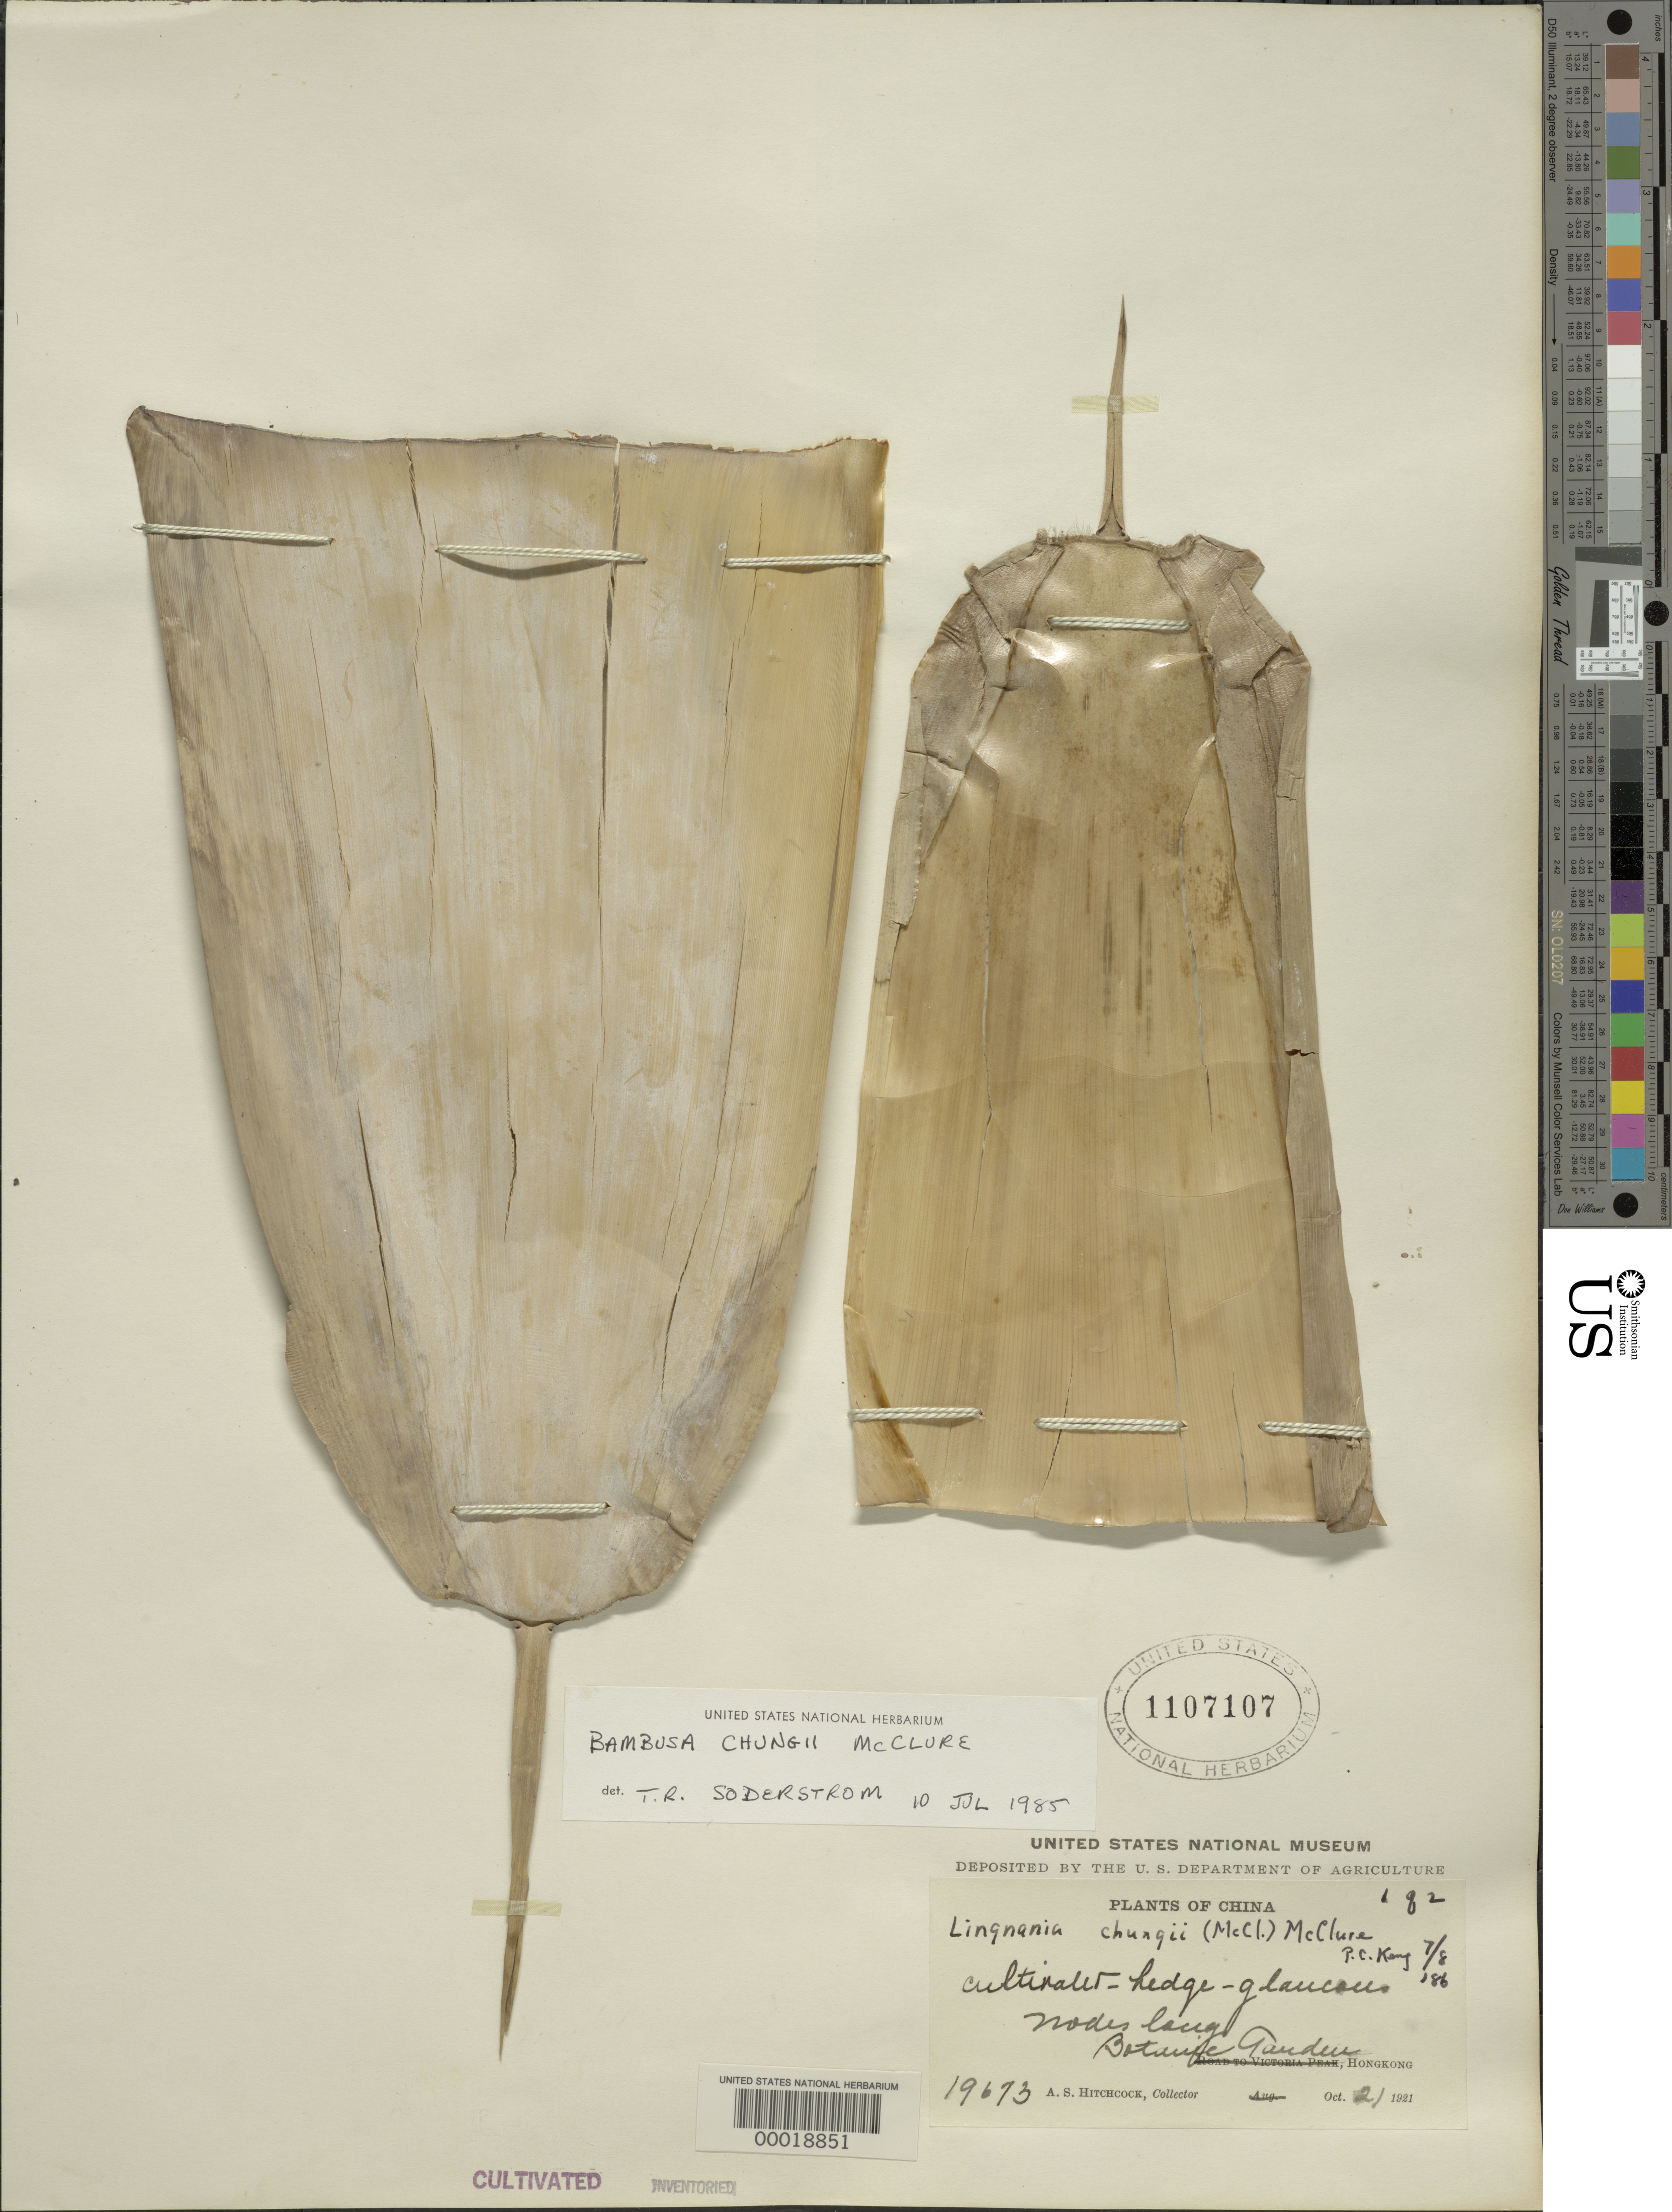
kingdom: Plantae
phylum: Tracheophyta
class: Liliopsida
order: Poales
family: Poaceae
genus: Lingnania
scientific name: Lingnania chungii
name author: (McClure) McClure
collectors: A. S. Hitchcock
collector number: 19673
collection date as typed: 21 Oct 1921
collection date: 1921-10-21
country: China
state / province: Hong Kong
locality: Botanic gardens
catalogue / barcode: US 1107107